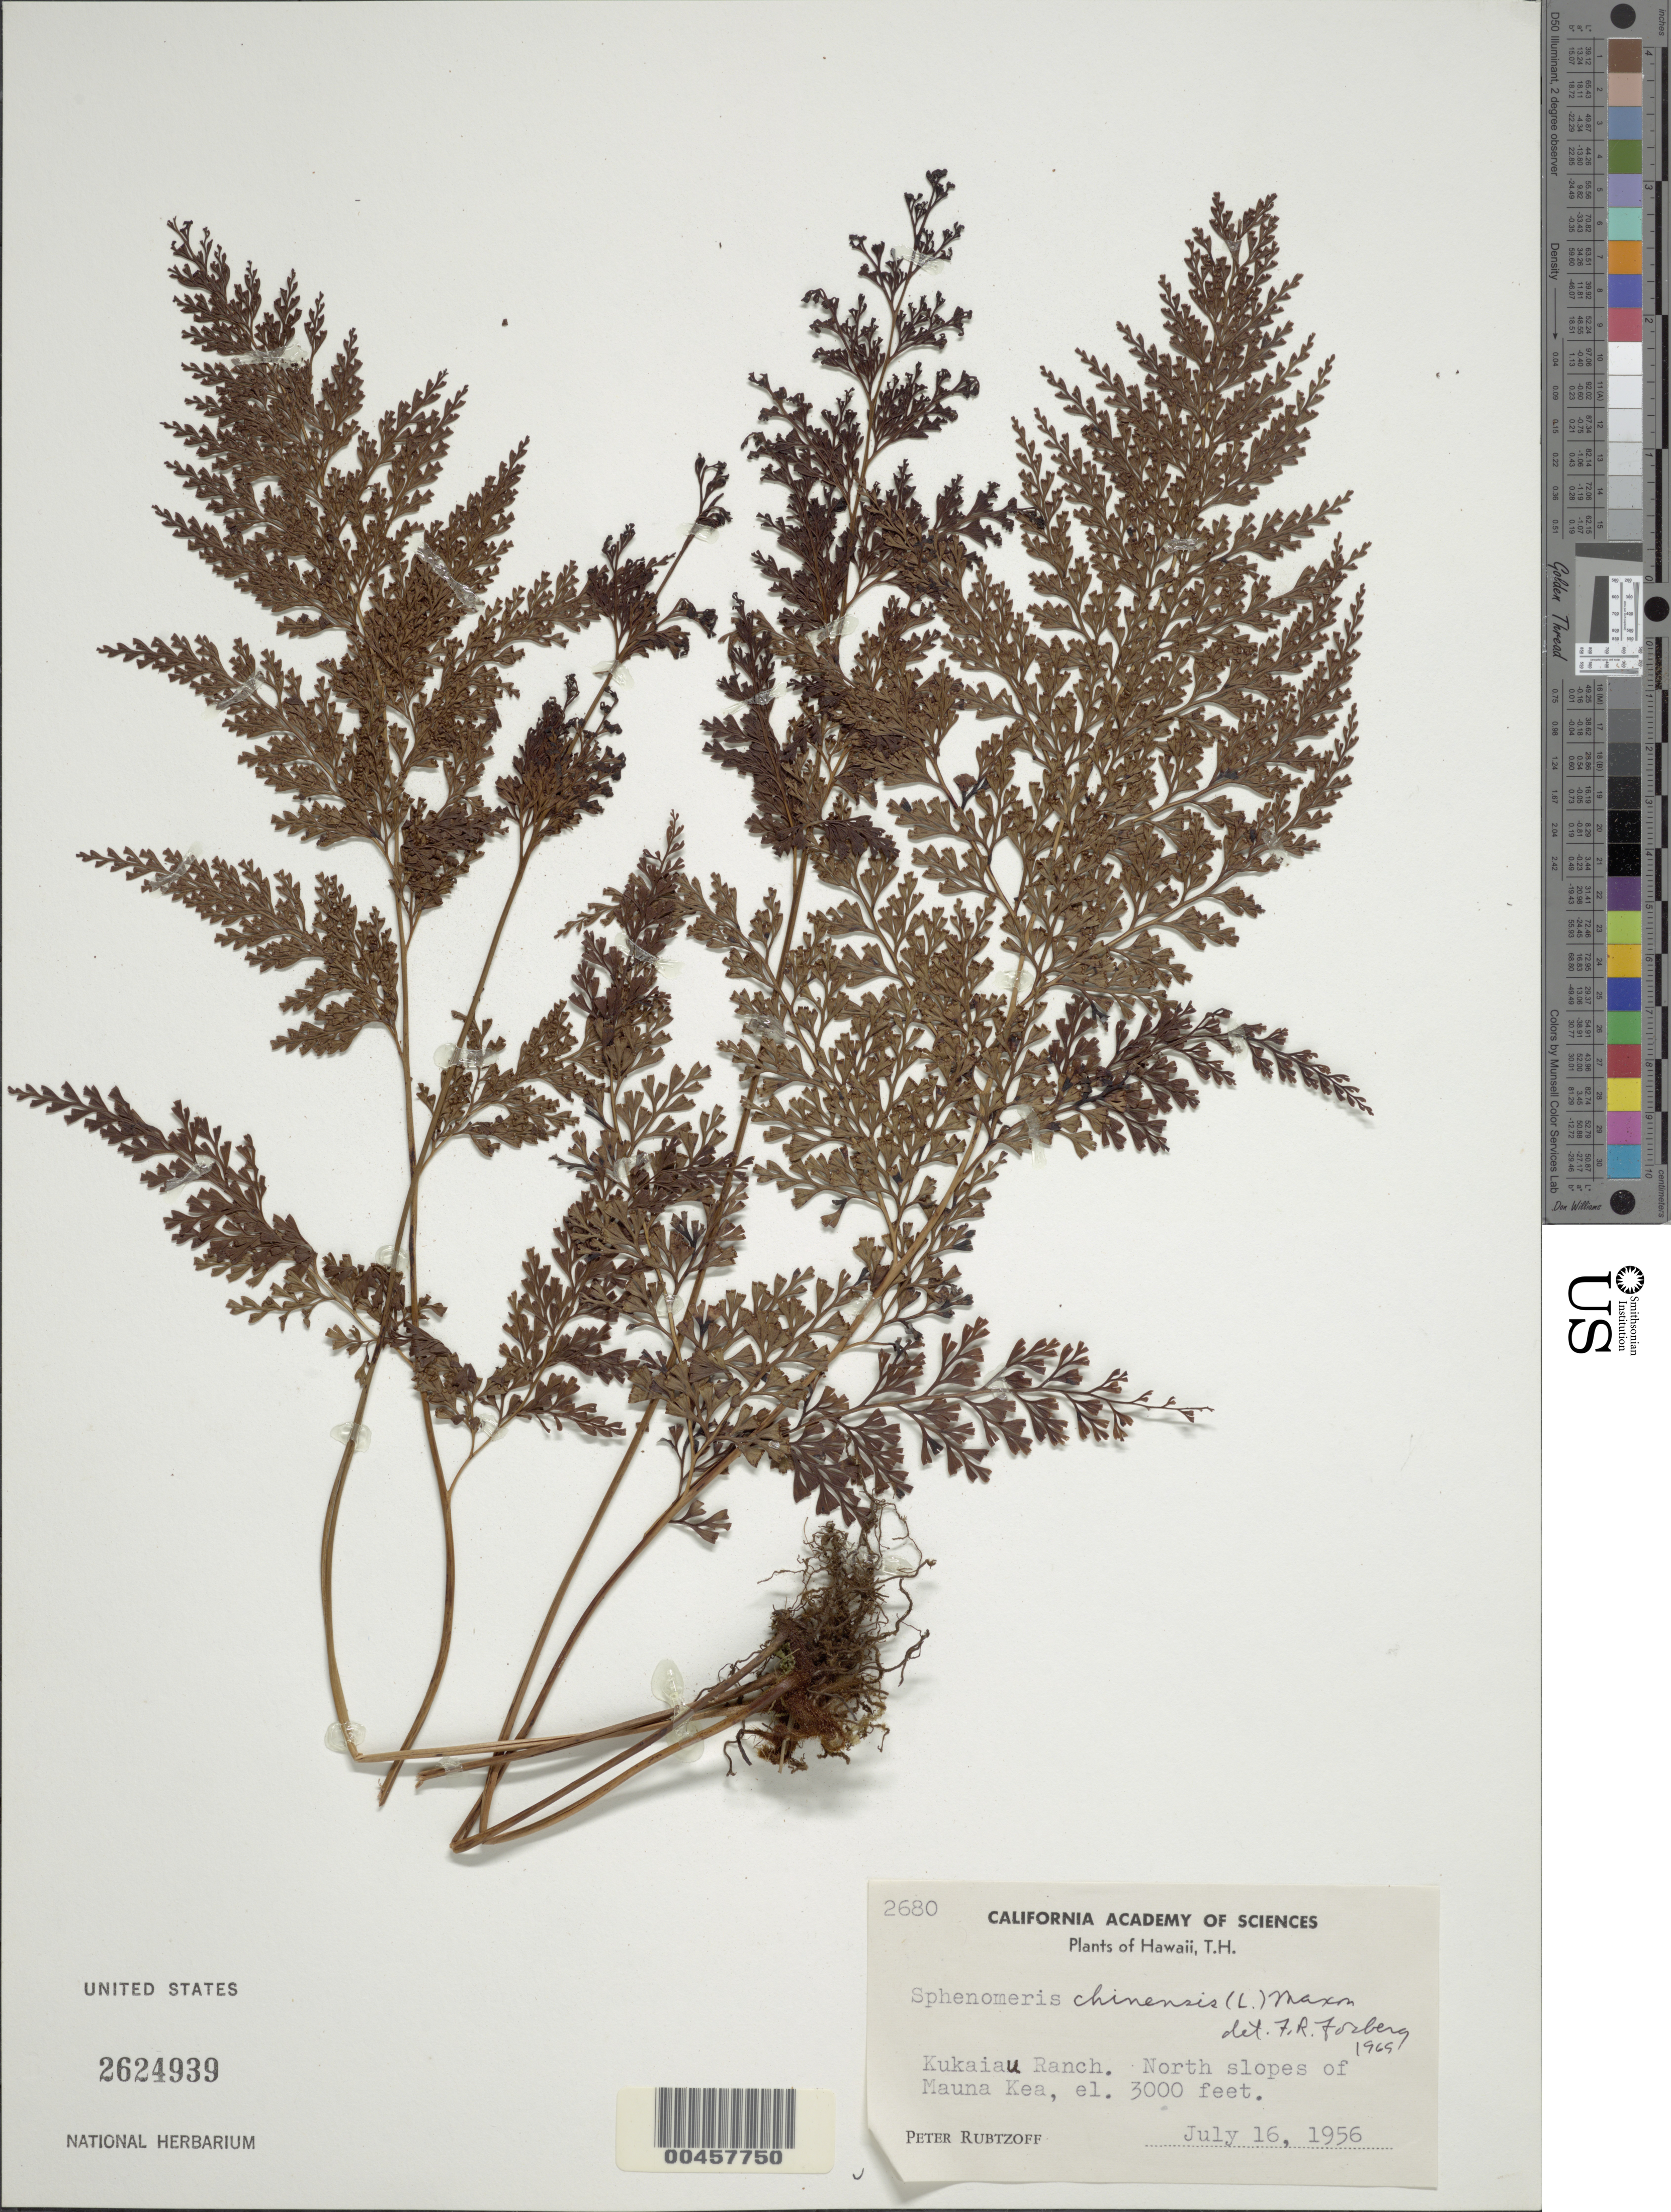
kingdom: Plantae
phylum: Tracheophyta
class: Polypodiopsida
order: Polypodiales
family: Lindsaeaceae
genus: Sphenomeris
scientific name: Sphenomeris chinensis var. chinensis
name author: (L.) Maxon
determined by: Fosberg, F. R.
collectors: P. Rubtzoff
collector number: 2680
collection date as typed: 16 Jul 1956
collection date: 1956-07-16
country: United States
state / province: Hawaii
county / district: Hawaii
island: Hawaii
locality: Kukaiau Ranch. North slopes of Mauna Kea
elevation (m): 914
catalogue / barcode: US 2624939